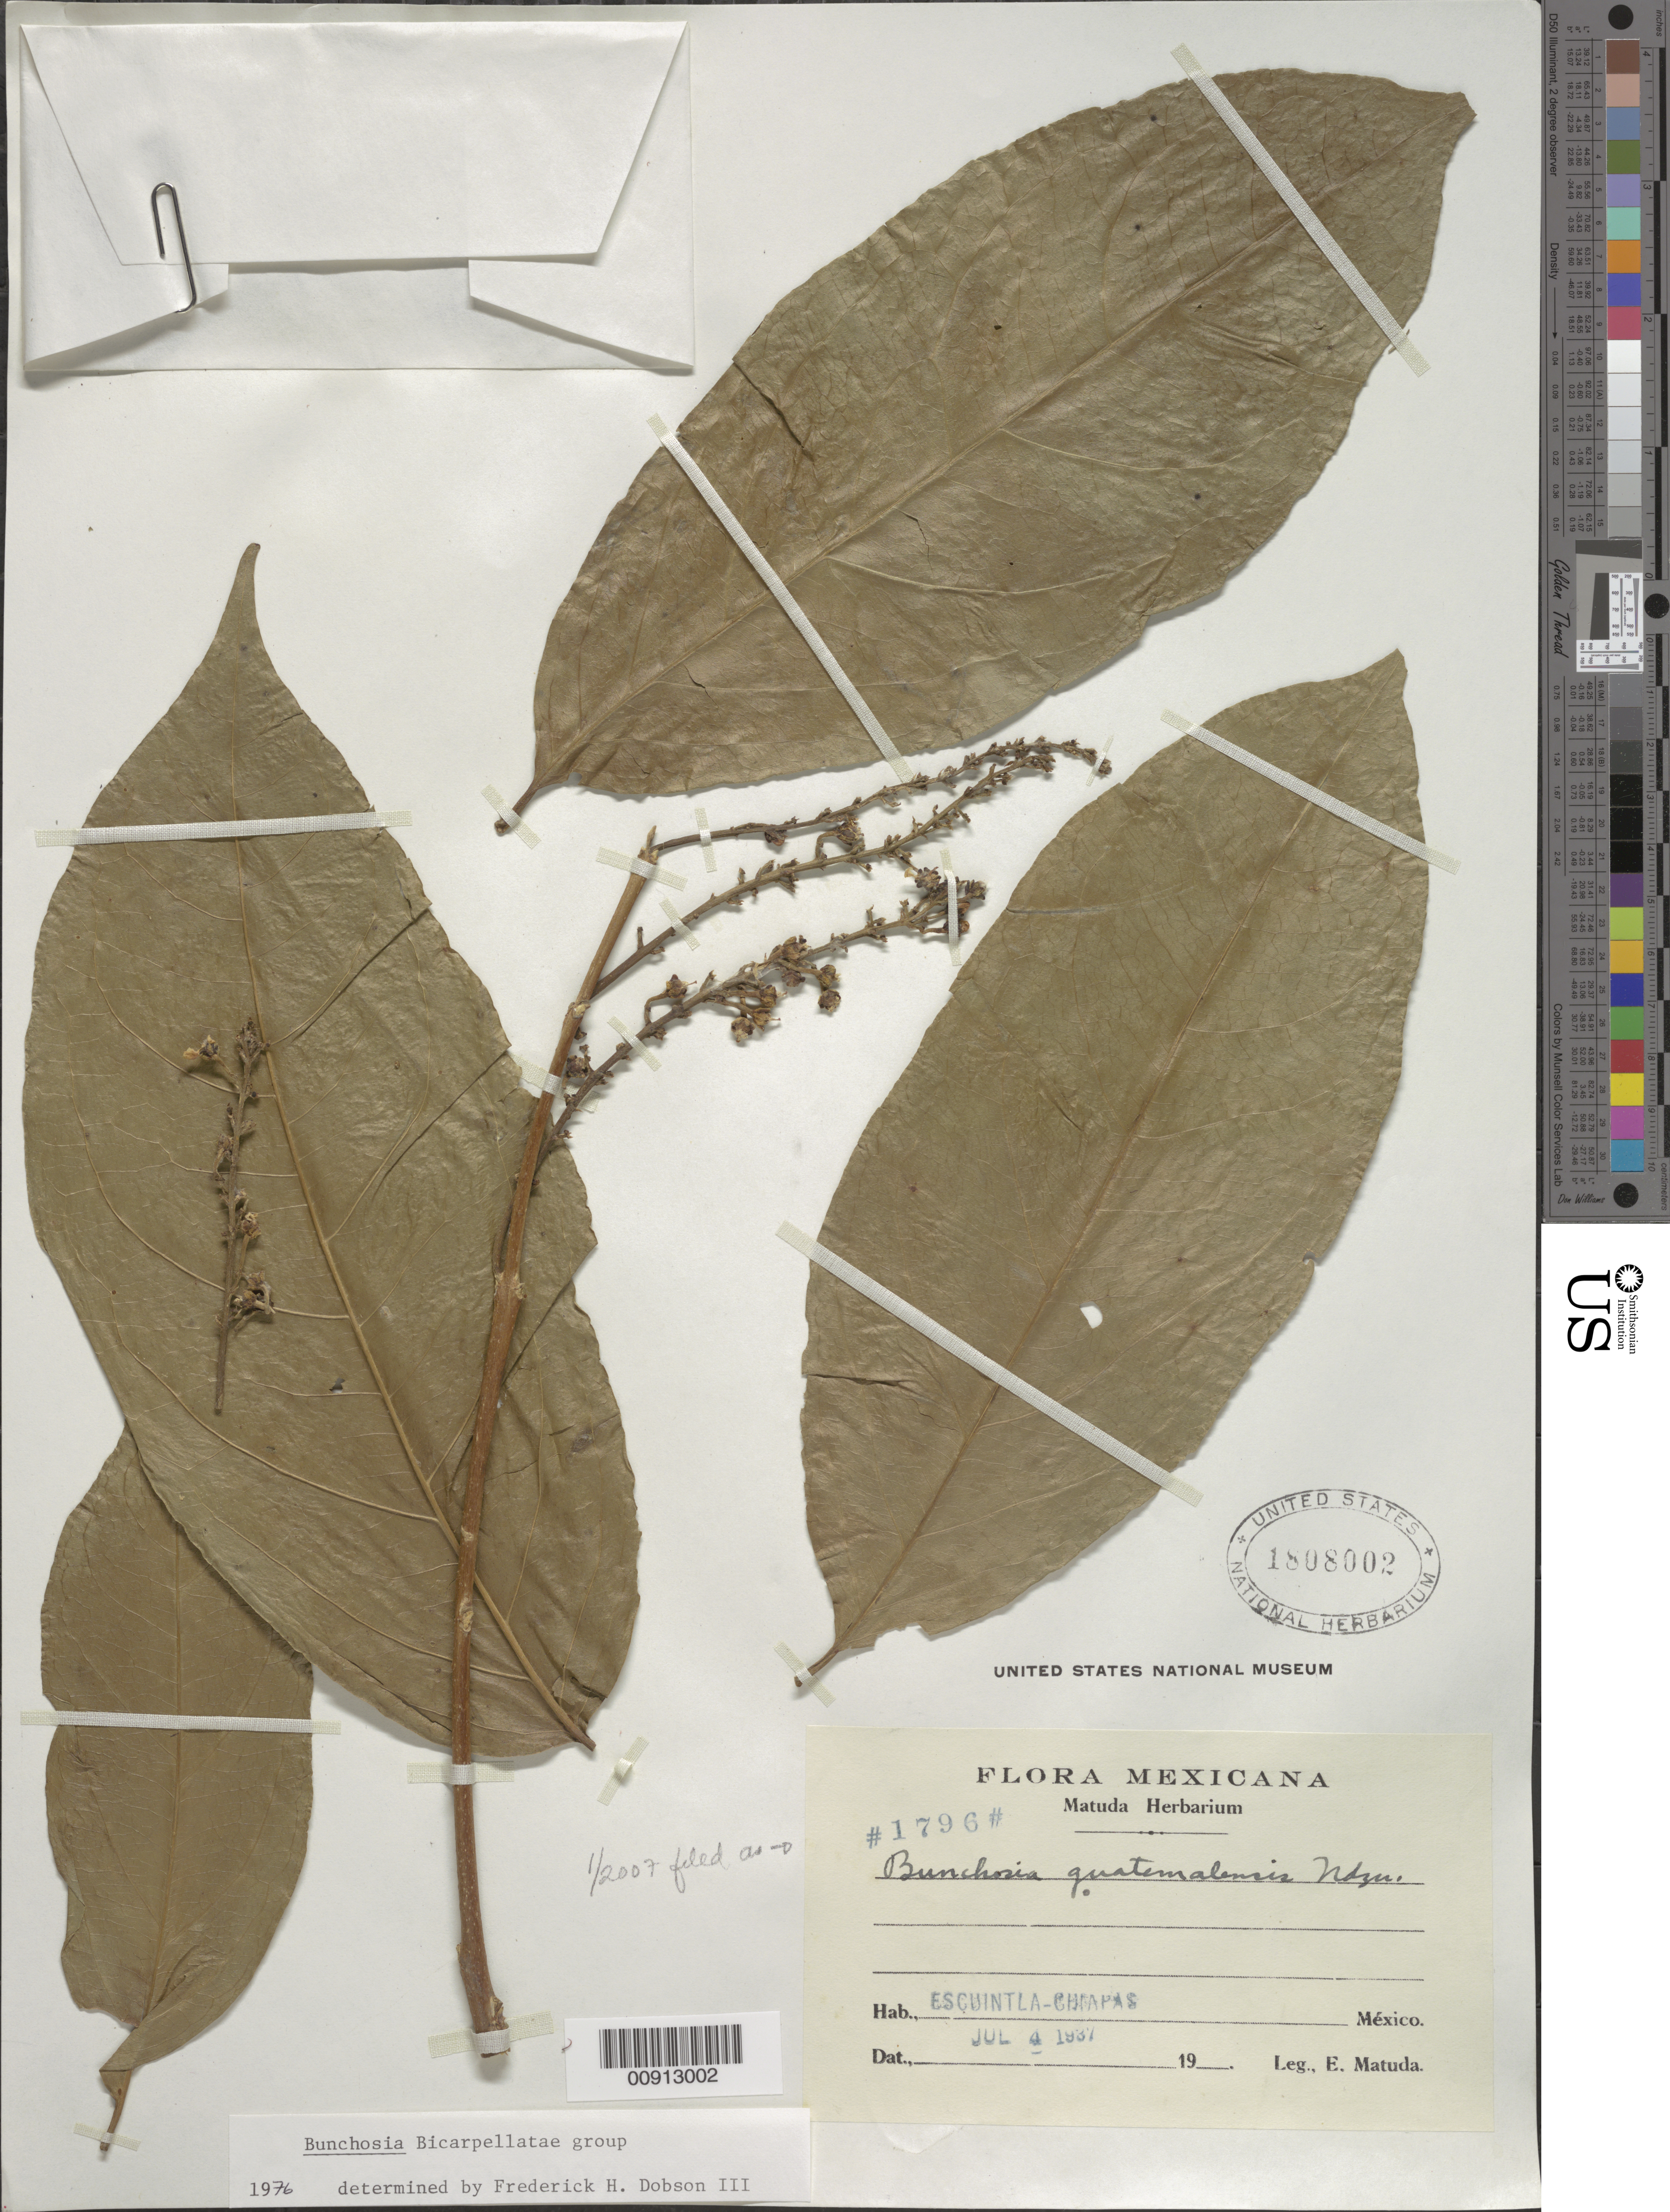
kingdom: Plantae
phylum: Tracheophyta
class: Magnoliopsida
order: Malpighiales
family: Malpighiaceae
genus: Bunchosia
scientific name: Bunchosia guatemalensis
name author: Nied.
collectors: E. Matuda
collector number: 1796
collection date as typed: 04 Jul 1937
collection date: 1937-07-04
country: Mexico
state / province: Chiapas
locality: Escuintla, Chiapas.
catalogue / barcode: US 1808002